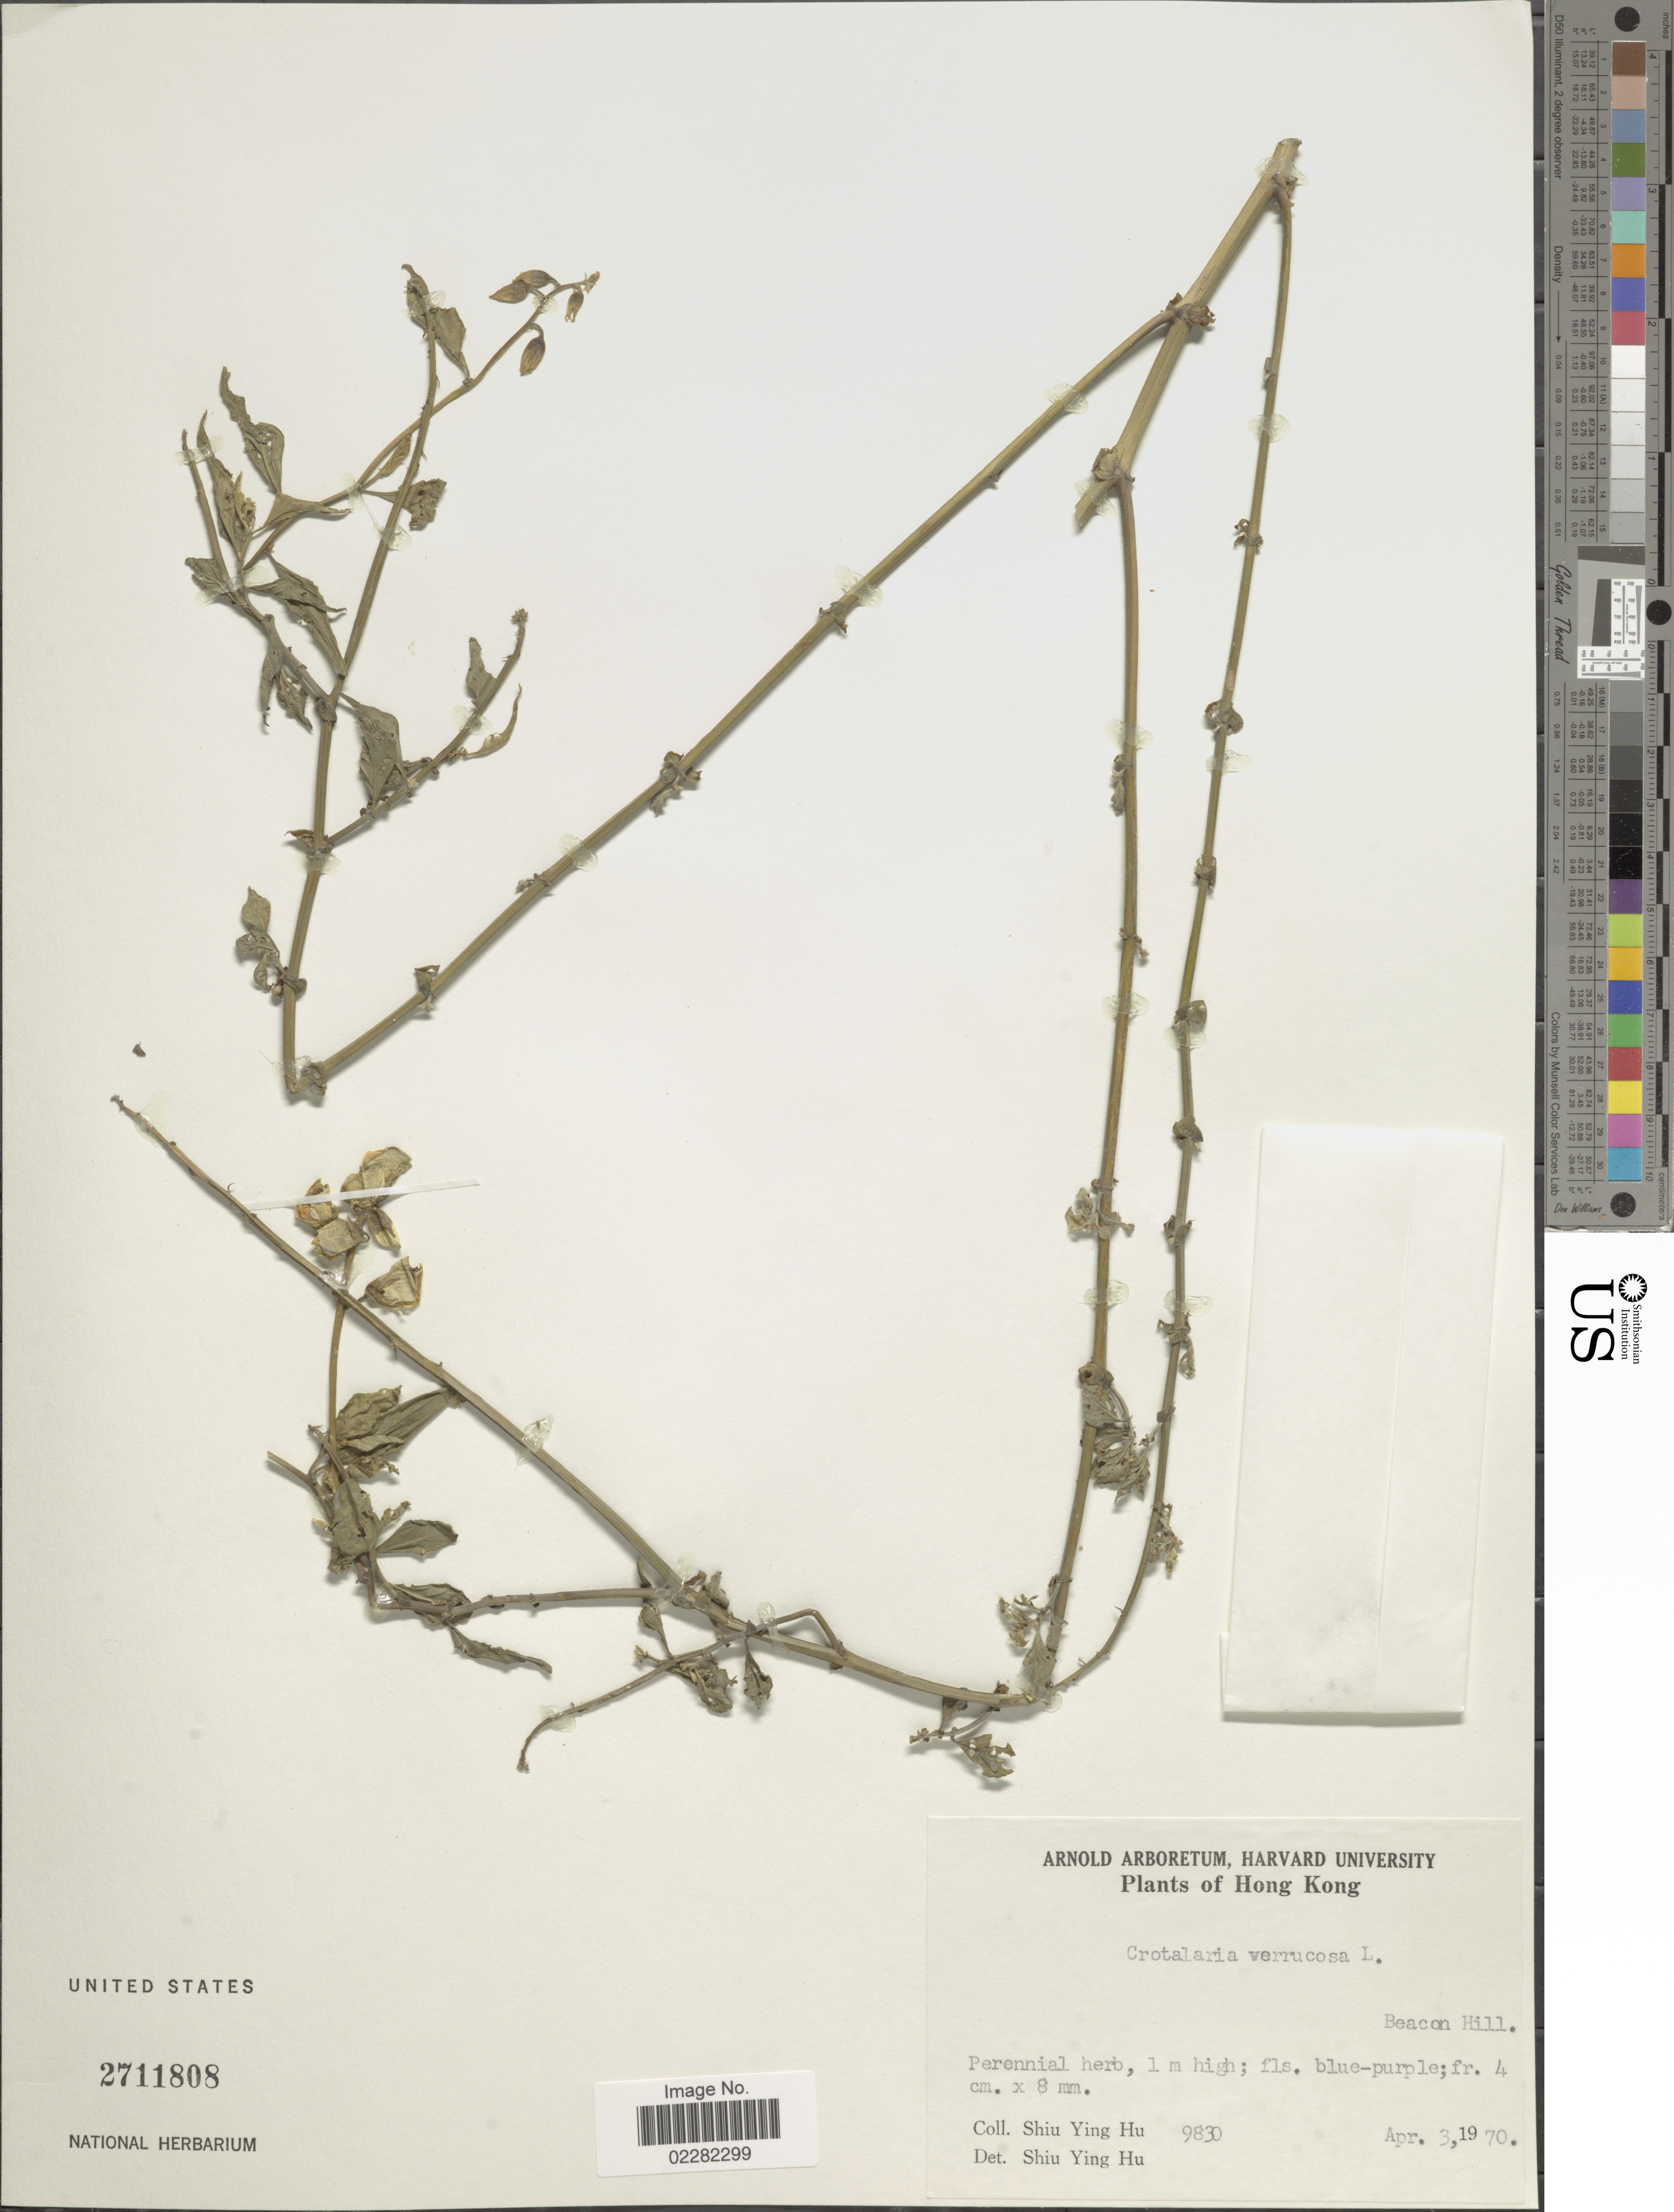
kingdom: Plantae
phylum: Tracheophyta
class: Magnoliopsida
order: Fabales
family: Fabaceae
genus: Crotalaria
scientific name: Crotalaria verrucosa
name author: L.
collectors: S. Y. Hu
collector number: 9830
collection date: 1970-04-03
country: China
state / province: Hong Kong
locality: Beacon Hill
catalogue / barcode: US 2711808